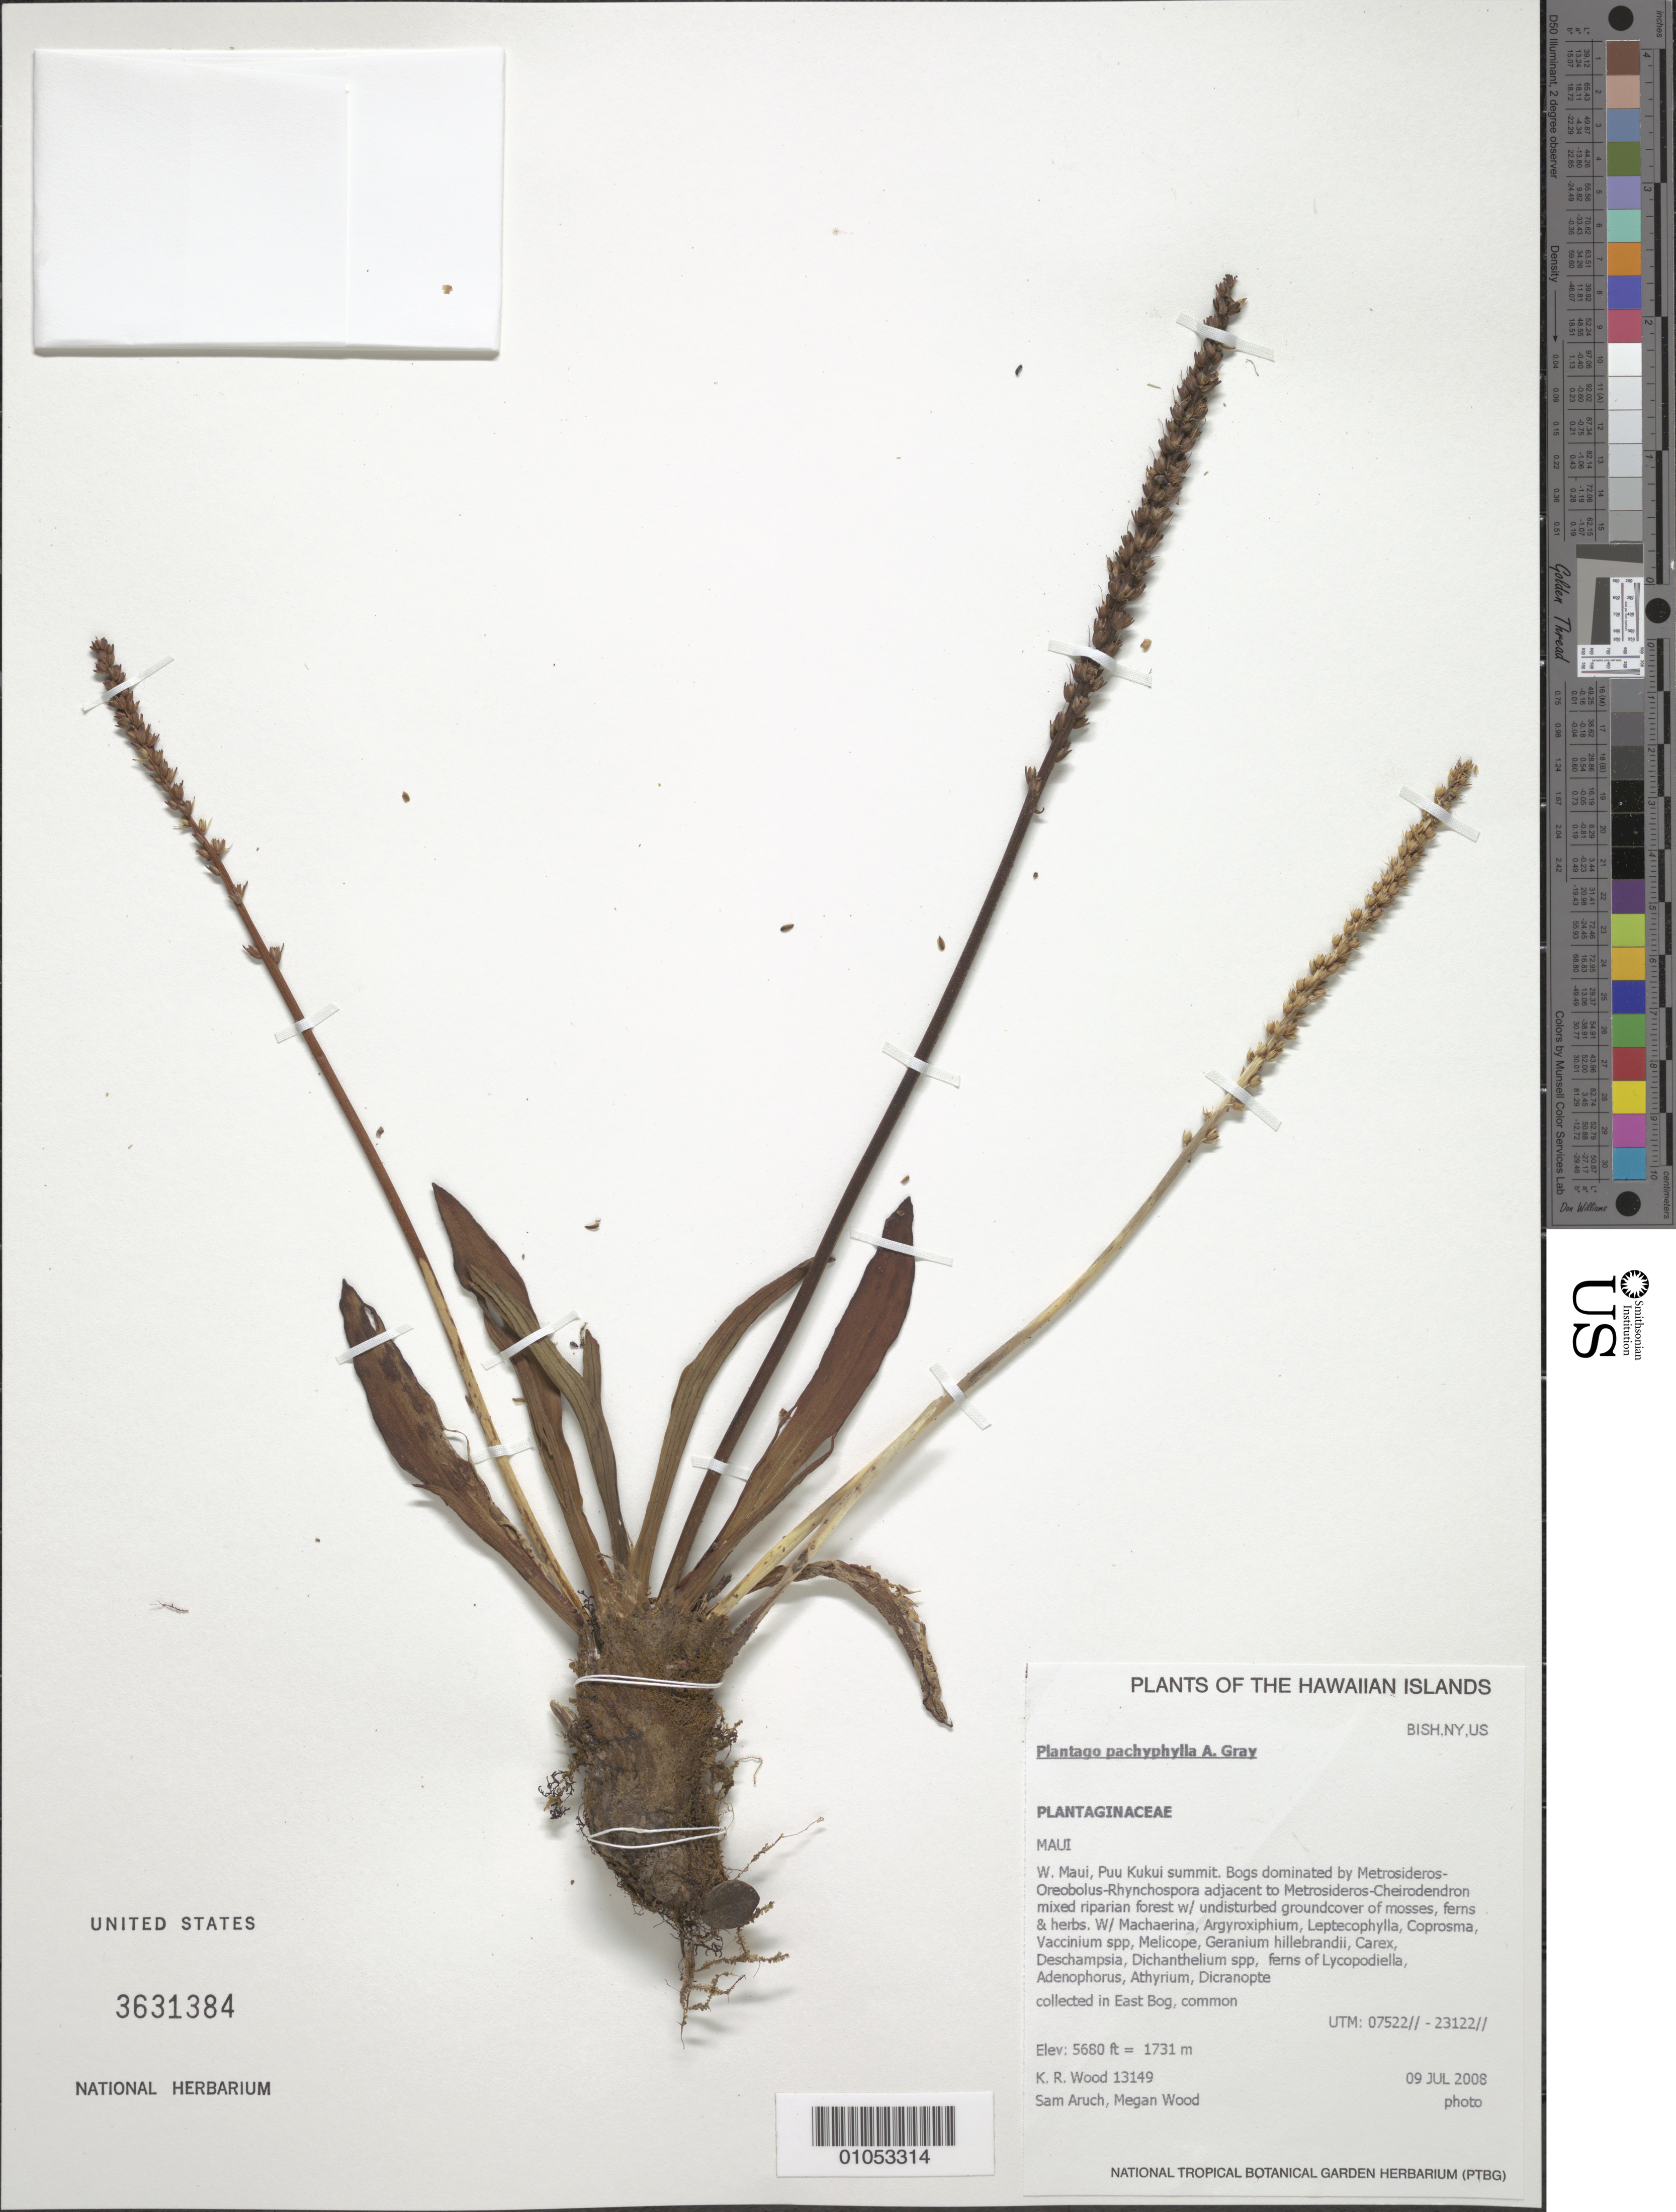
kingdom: Plantae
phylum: Tracheophyta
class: Magnoliopsida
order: Lamiales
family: Plantaginaceae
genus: Plantago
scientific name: Plantago pachyphylla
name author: A. Gray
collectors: K. R. Wood, S. Aruch & M. Wood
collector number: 13149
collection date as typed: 9 Jul 2008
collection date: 2008-07-09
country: United States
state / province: Hawaii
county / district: Maui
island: Maui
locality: W. Maui, Puu Kukui summit.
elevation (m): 1731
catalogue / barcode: US 3631384